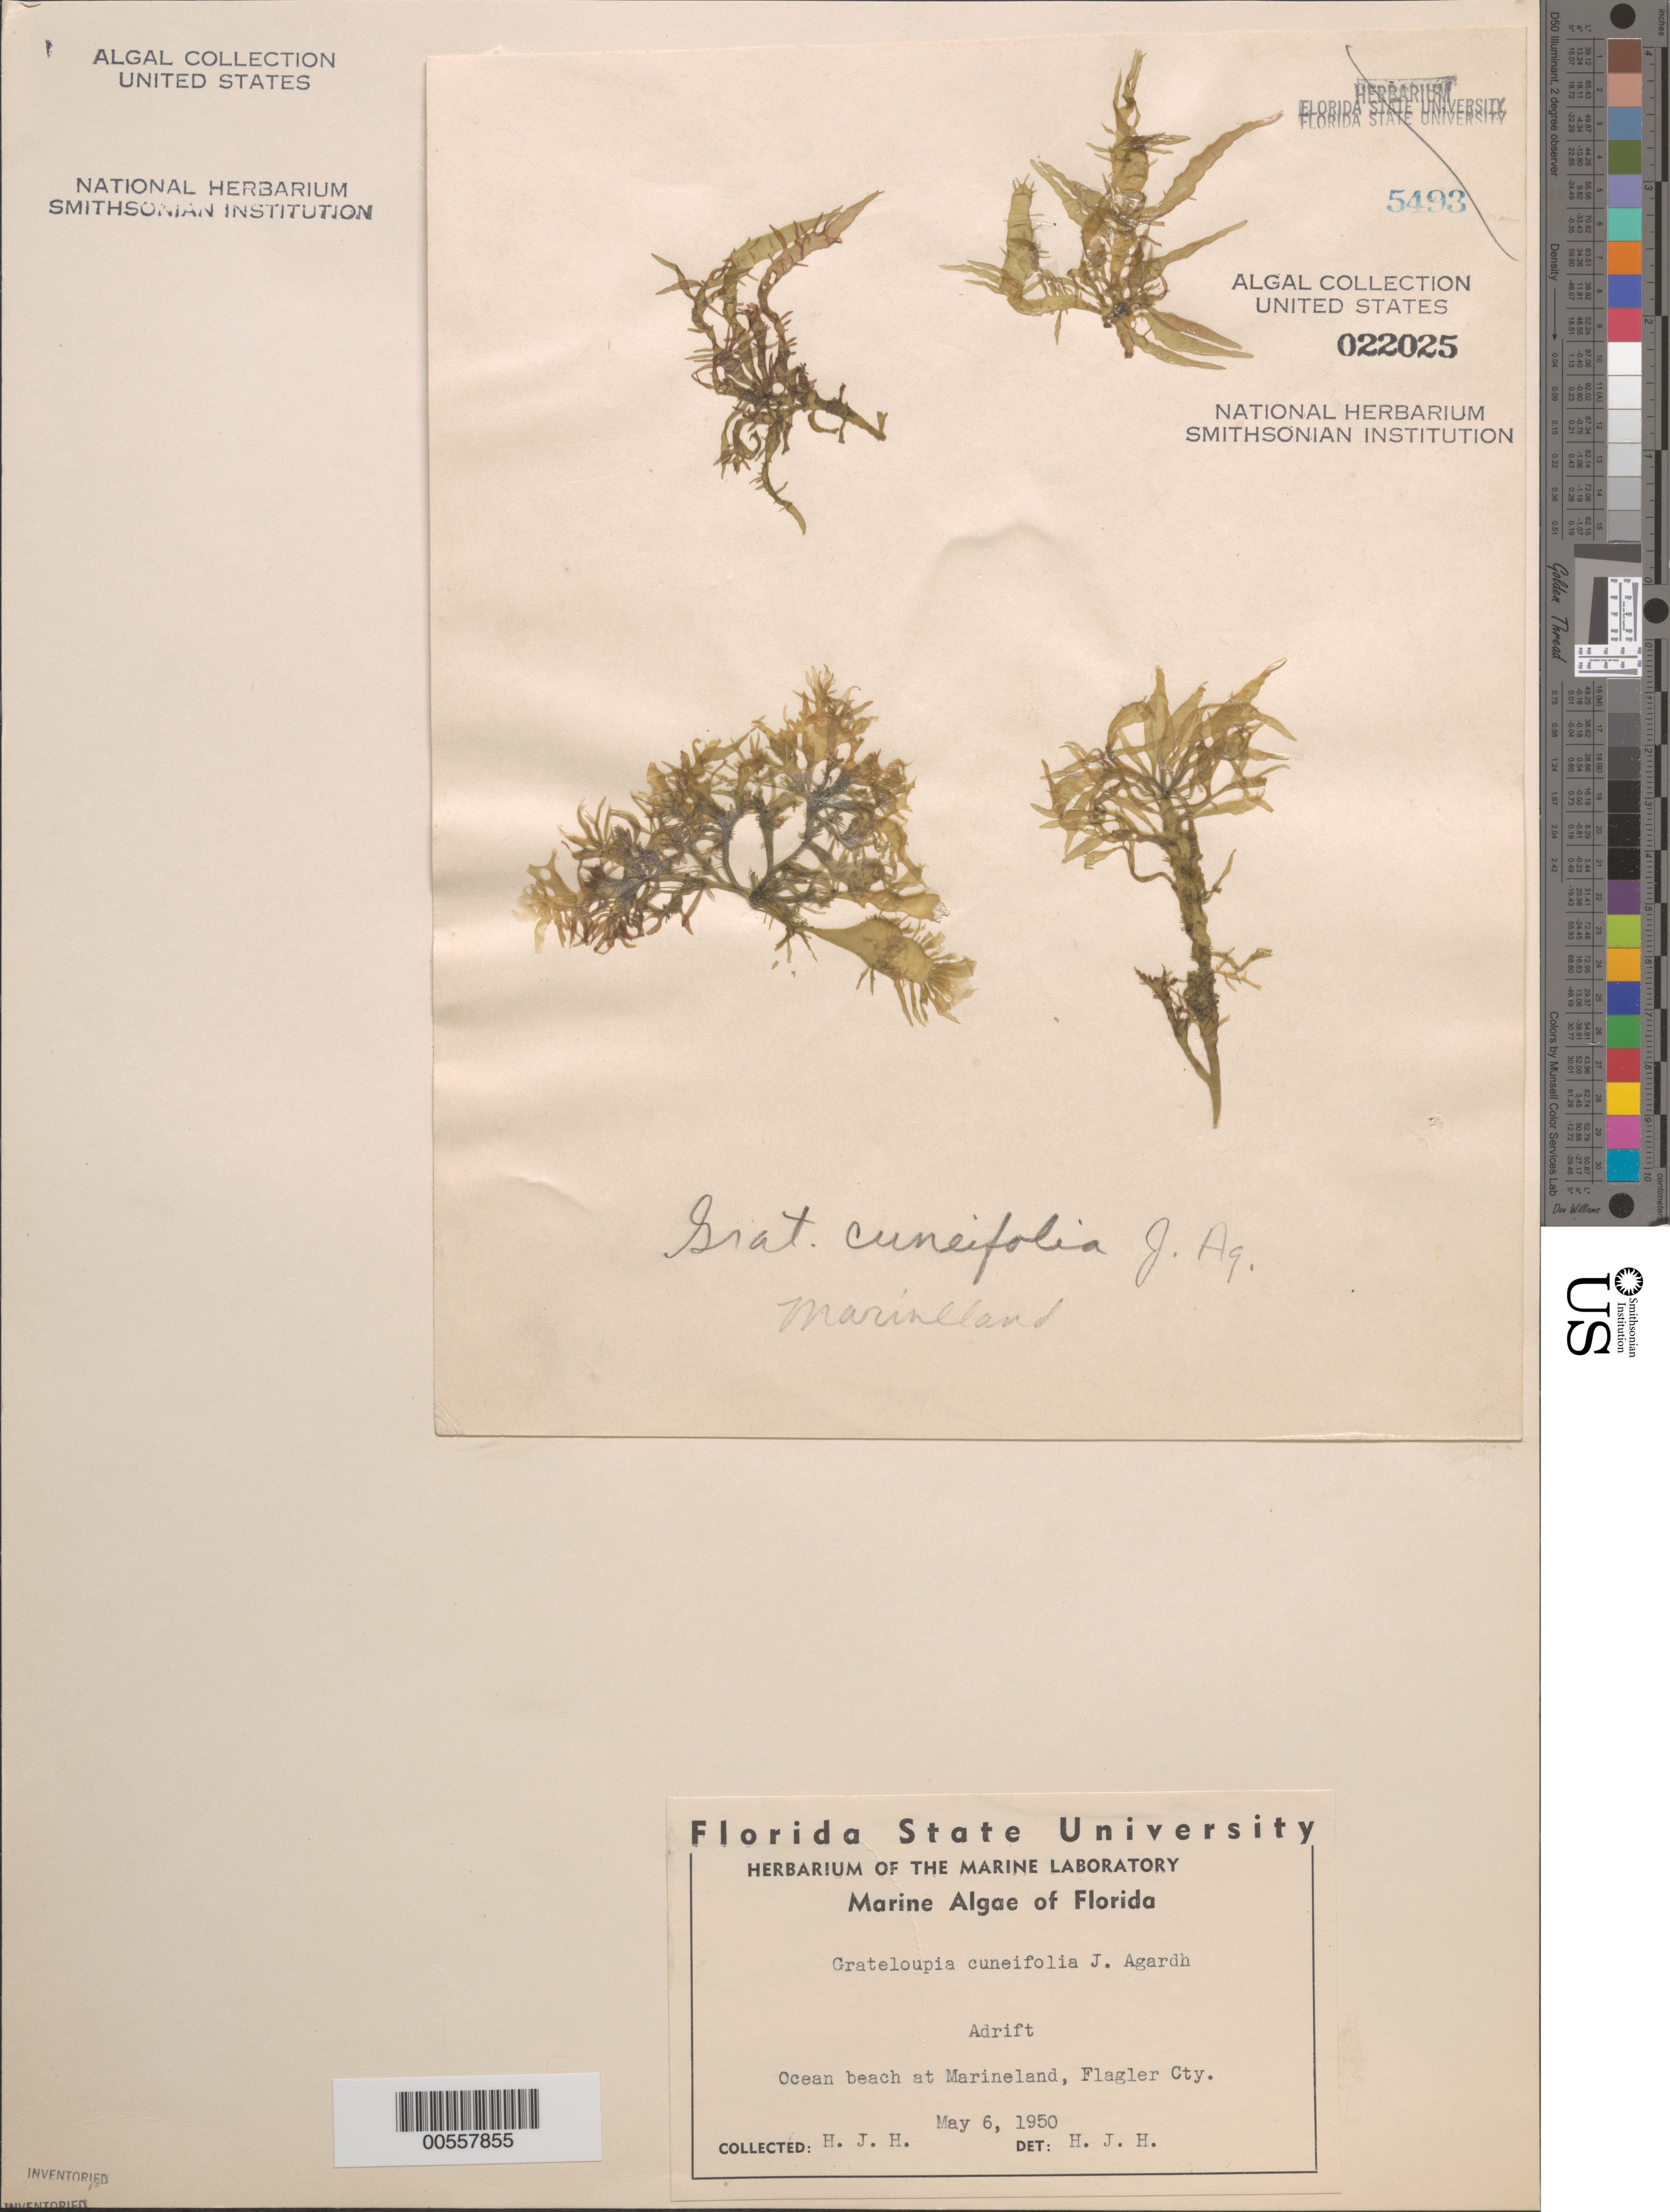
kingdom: Plantae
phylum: Rhodophyta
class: Florideophyceae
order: Halymeniales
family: Halymeniaceae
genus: Grateloupia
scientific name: Grateloupia cuneifolia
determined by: Humm, Harold J.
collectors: H. J. Humm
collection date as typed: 06 May 1950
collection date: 1950-05-06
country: United States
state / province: Florida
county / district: Flagler County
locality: Marineland ocean beach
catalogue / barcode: US 22025